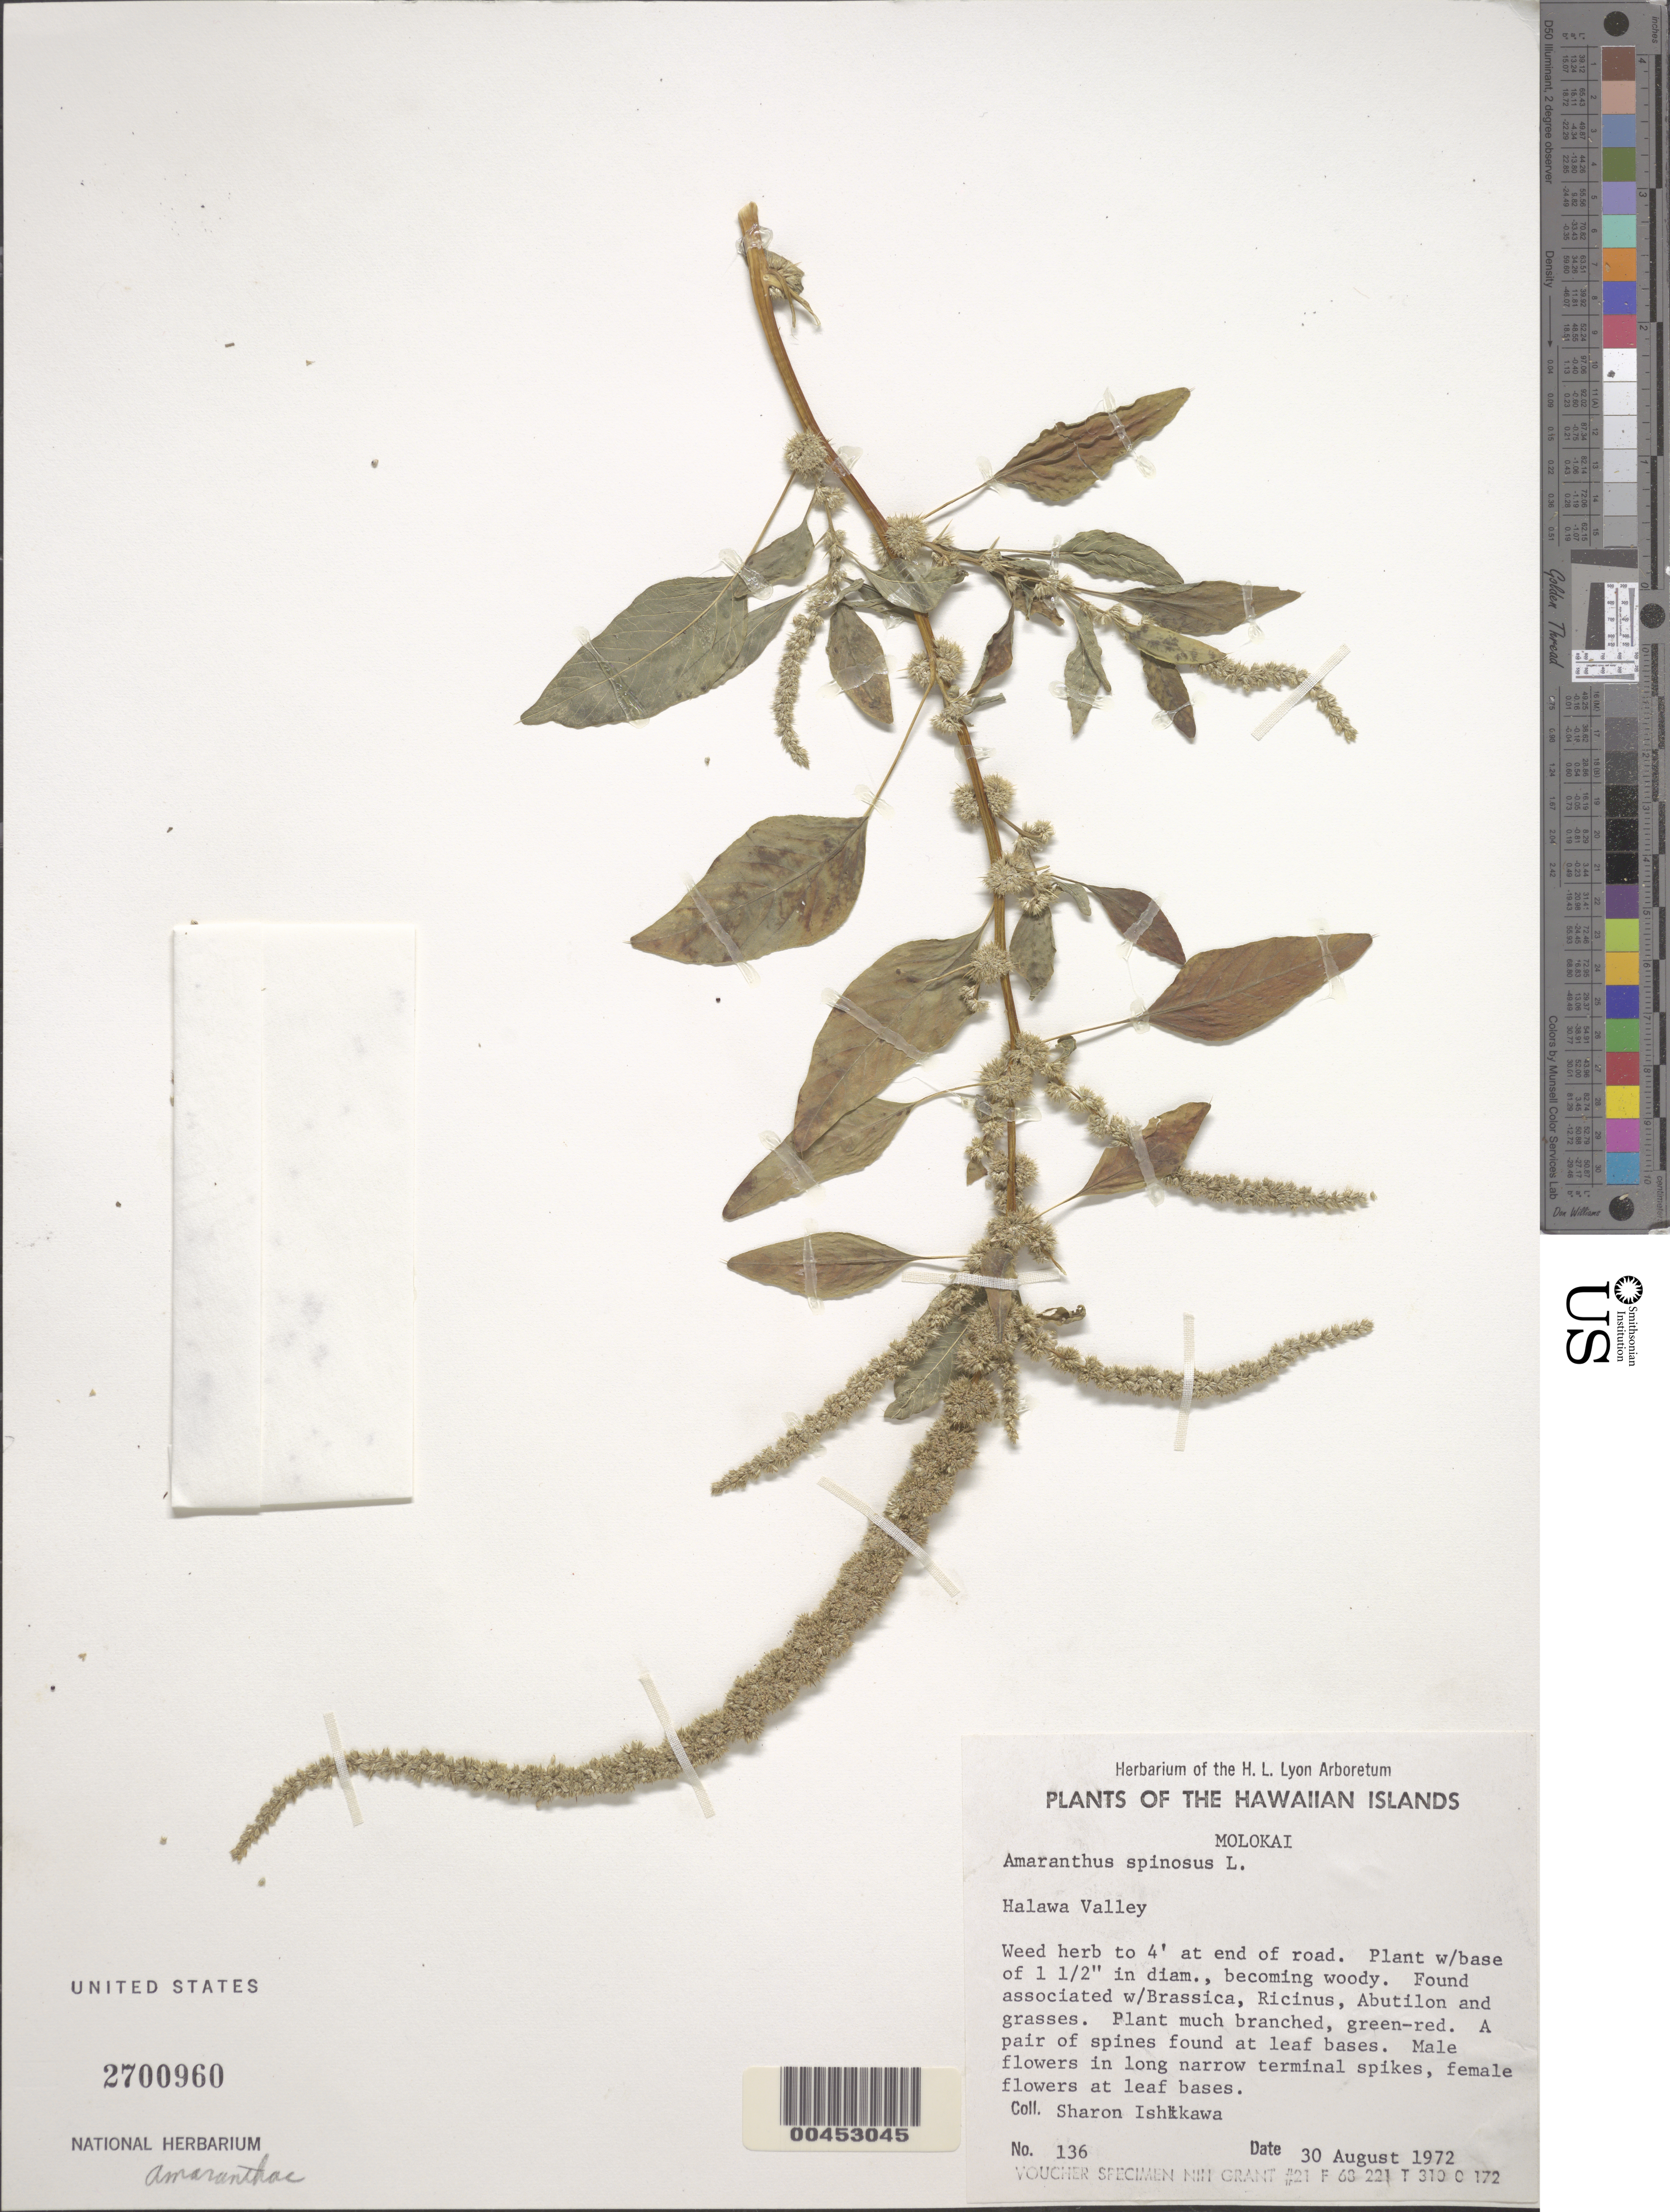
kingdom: Plantae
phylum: Tracheophyta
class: Magnoliopsida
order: Caryophyllales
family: Amaranthaceae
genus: Amaranthus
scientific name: Amaranthus spinosus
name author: L.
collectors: S. S. Ishikawa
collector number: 136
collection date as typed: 30 Aug 1972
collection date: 1972-08-30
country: United States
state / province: Hawaii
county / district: Kauai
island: Kaua'i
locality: Halawa Valley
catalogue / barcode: US 2700960